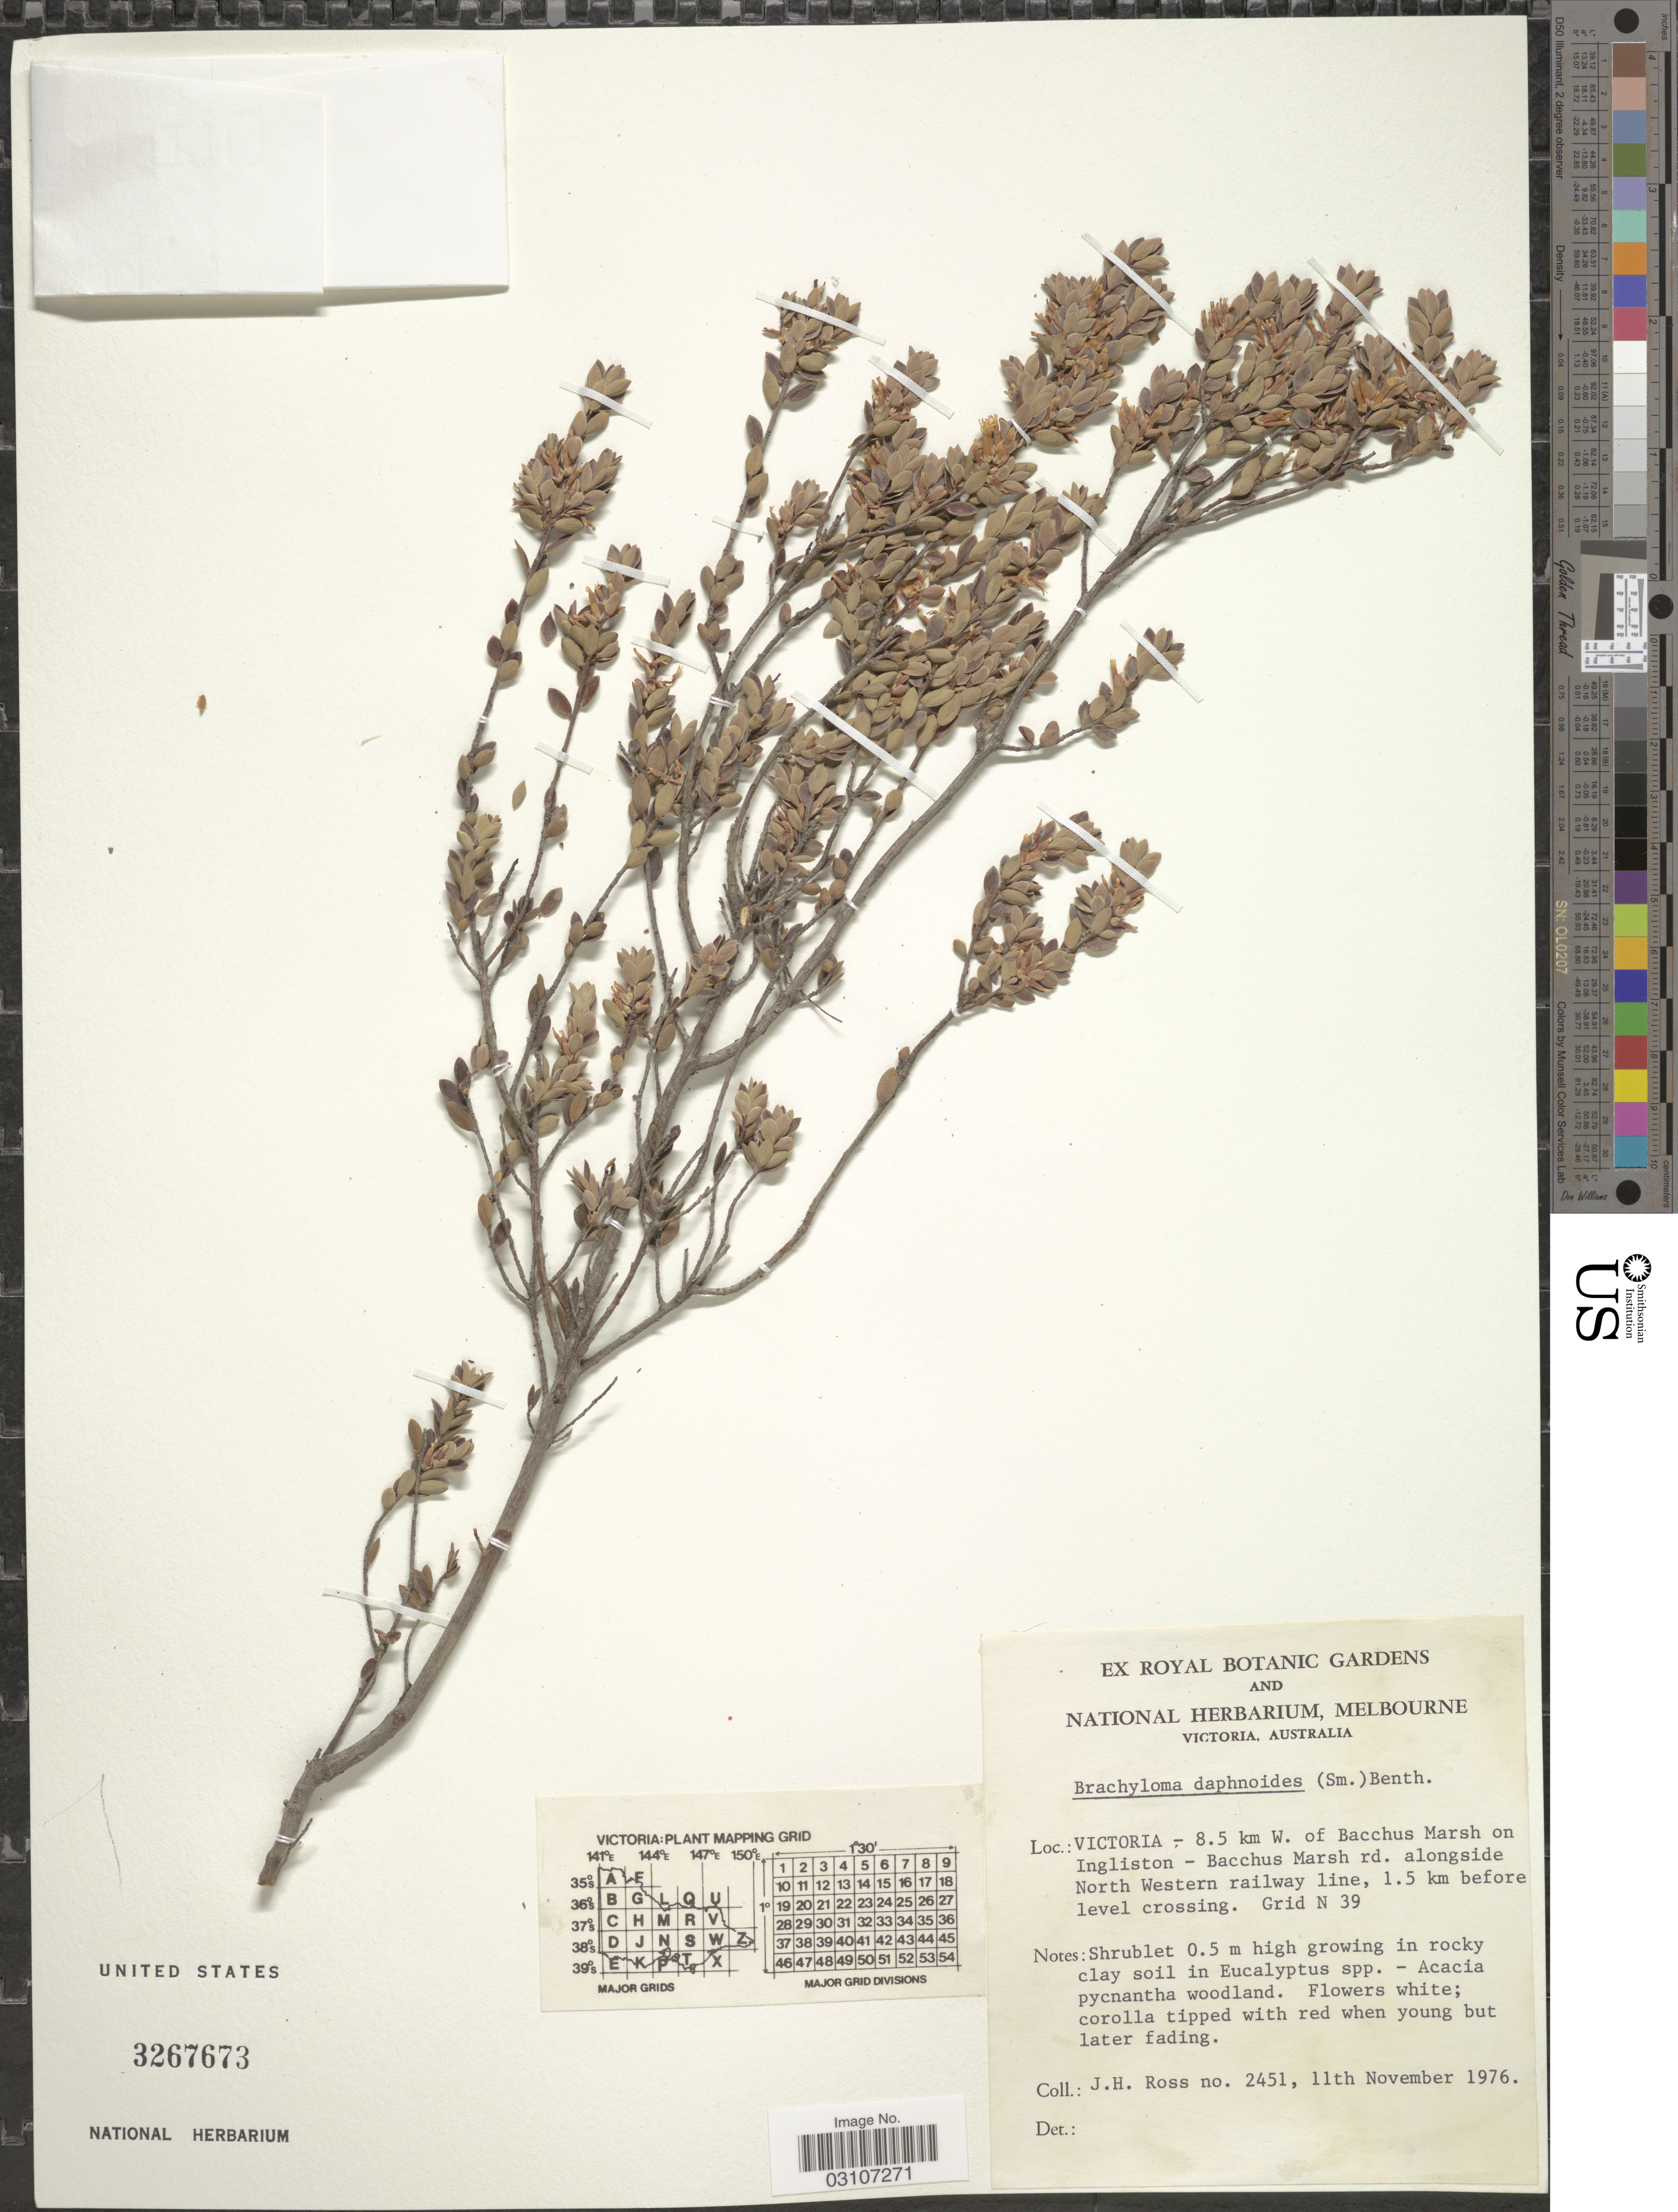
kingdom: Plantae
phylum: Tracheophyta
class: Magnoliopsida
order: Ericales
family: Ericaceae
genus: Brachyloma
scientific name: Brachyloma daphnoides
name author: (Sm.) Benth.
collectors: J. Ross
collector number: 2451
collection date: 1976-11-11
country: Australia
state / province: Victoria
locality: Victoria - 8.5 km W. of Bacchus Marsh on Ingliston - Bacchus Marsh rd. alongside North Western railway line, 1.5 km before level crossing. Grid N 39.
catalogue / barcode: US 3267673